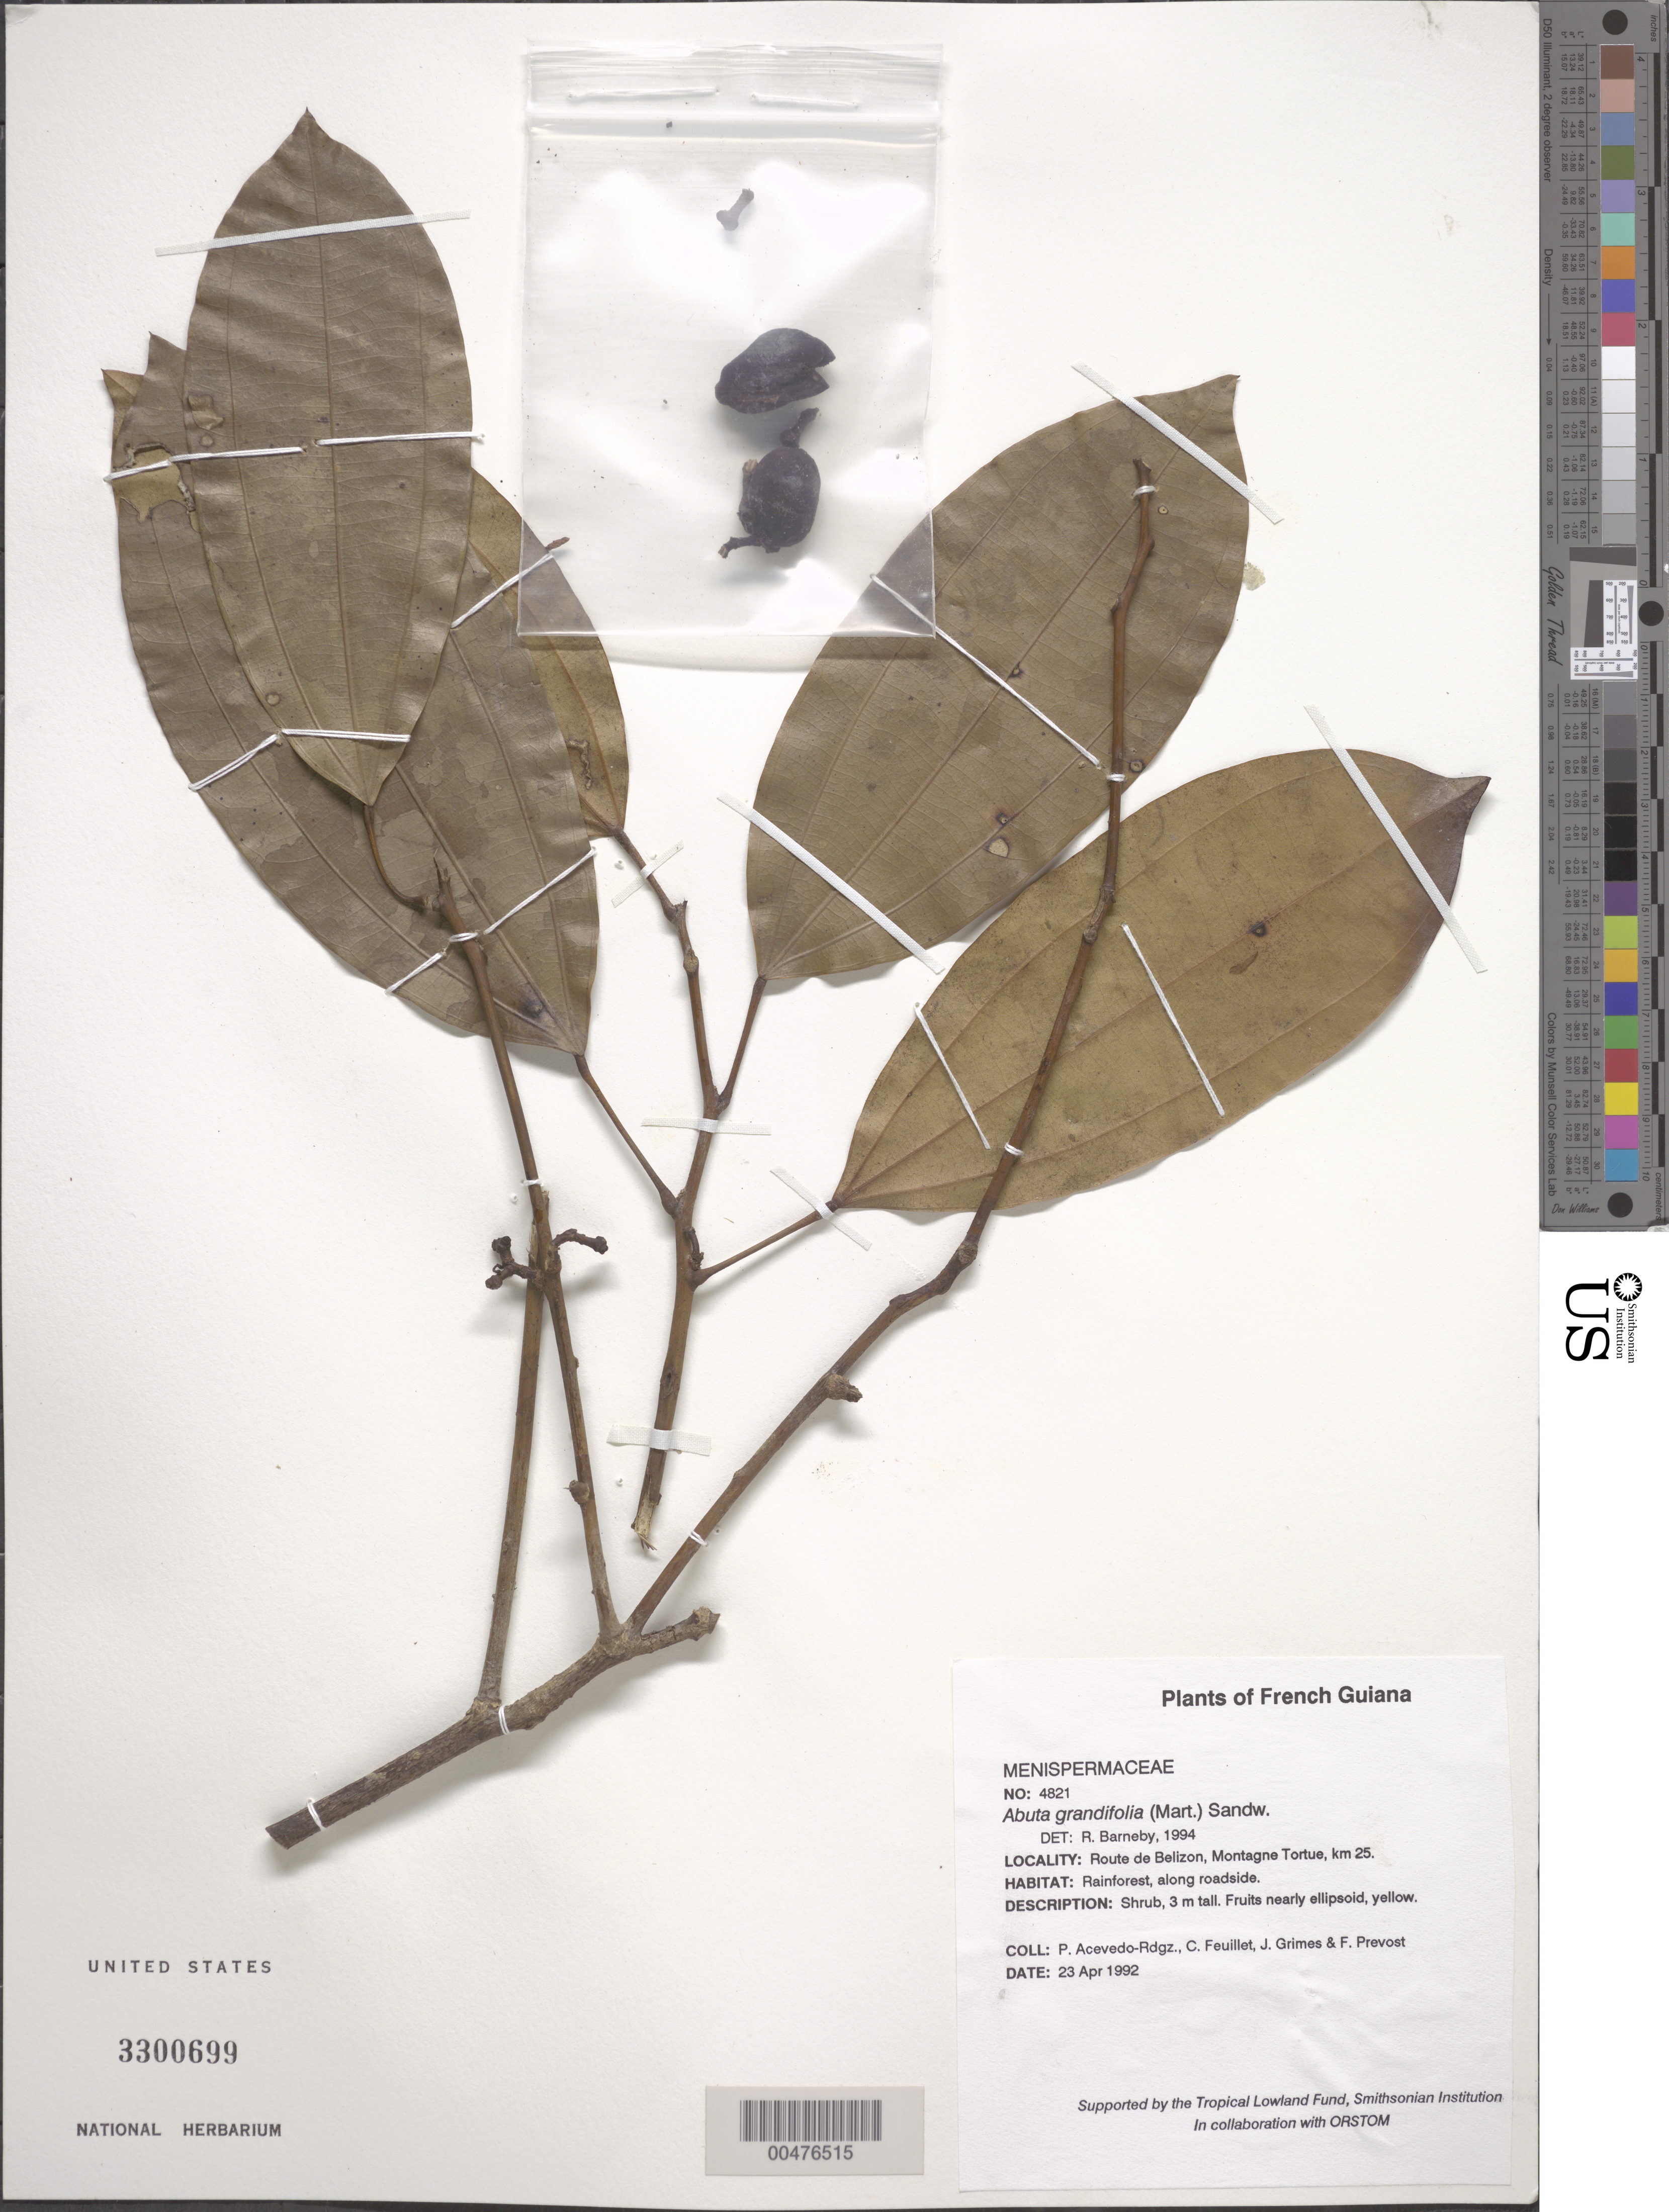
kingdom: Plantae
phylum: Tracheophyta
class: Magnoliopsida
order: Ranunculales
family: Menispermaceae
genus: Abuta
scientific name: Abuta grandifolia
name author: (Mart.) Sandwith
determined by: Barneby, Rupert C., (NY)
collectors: P. Acevedo-Rodr., C. Feuillet, J. Grimes & M.-F. Prévost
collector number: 4821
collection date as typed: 23 Apr 1992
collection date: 1992-04-23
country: French Guiana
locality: Route de Belizon, Montagne Tortue, km 25.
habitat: Rainforest, along roadside.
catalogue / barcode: US 3300699